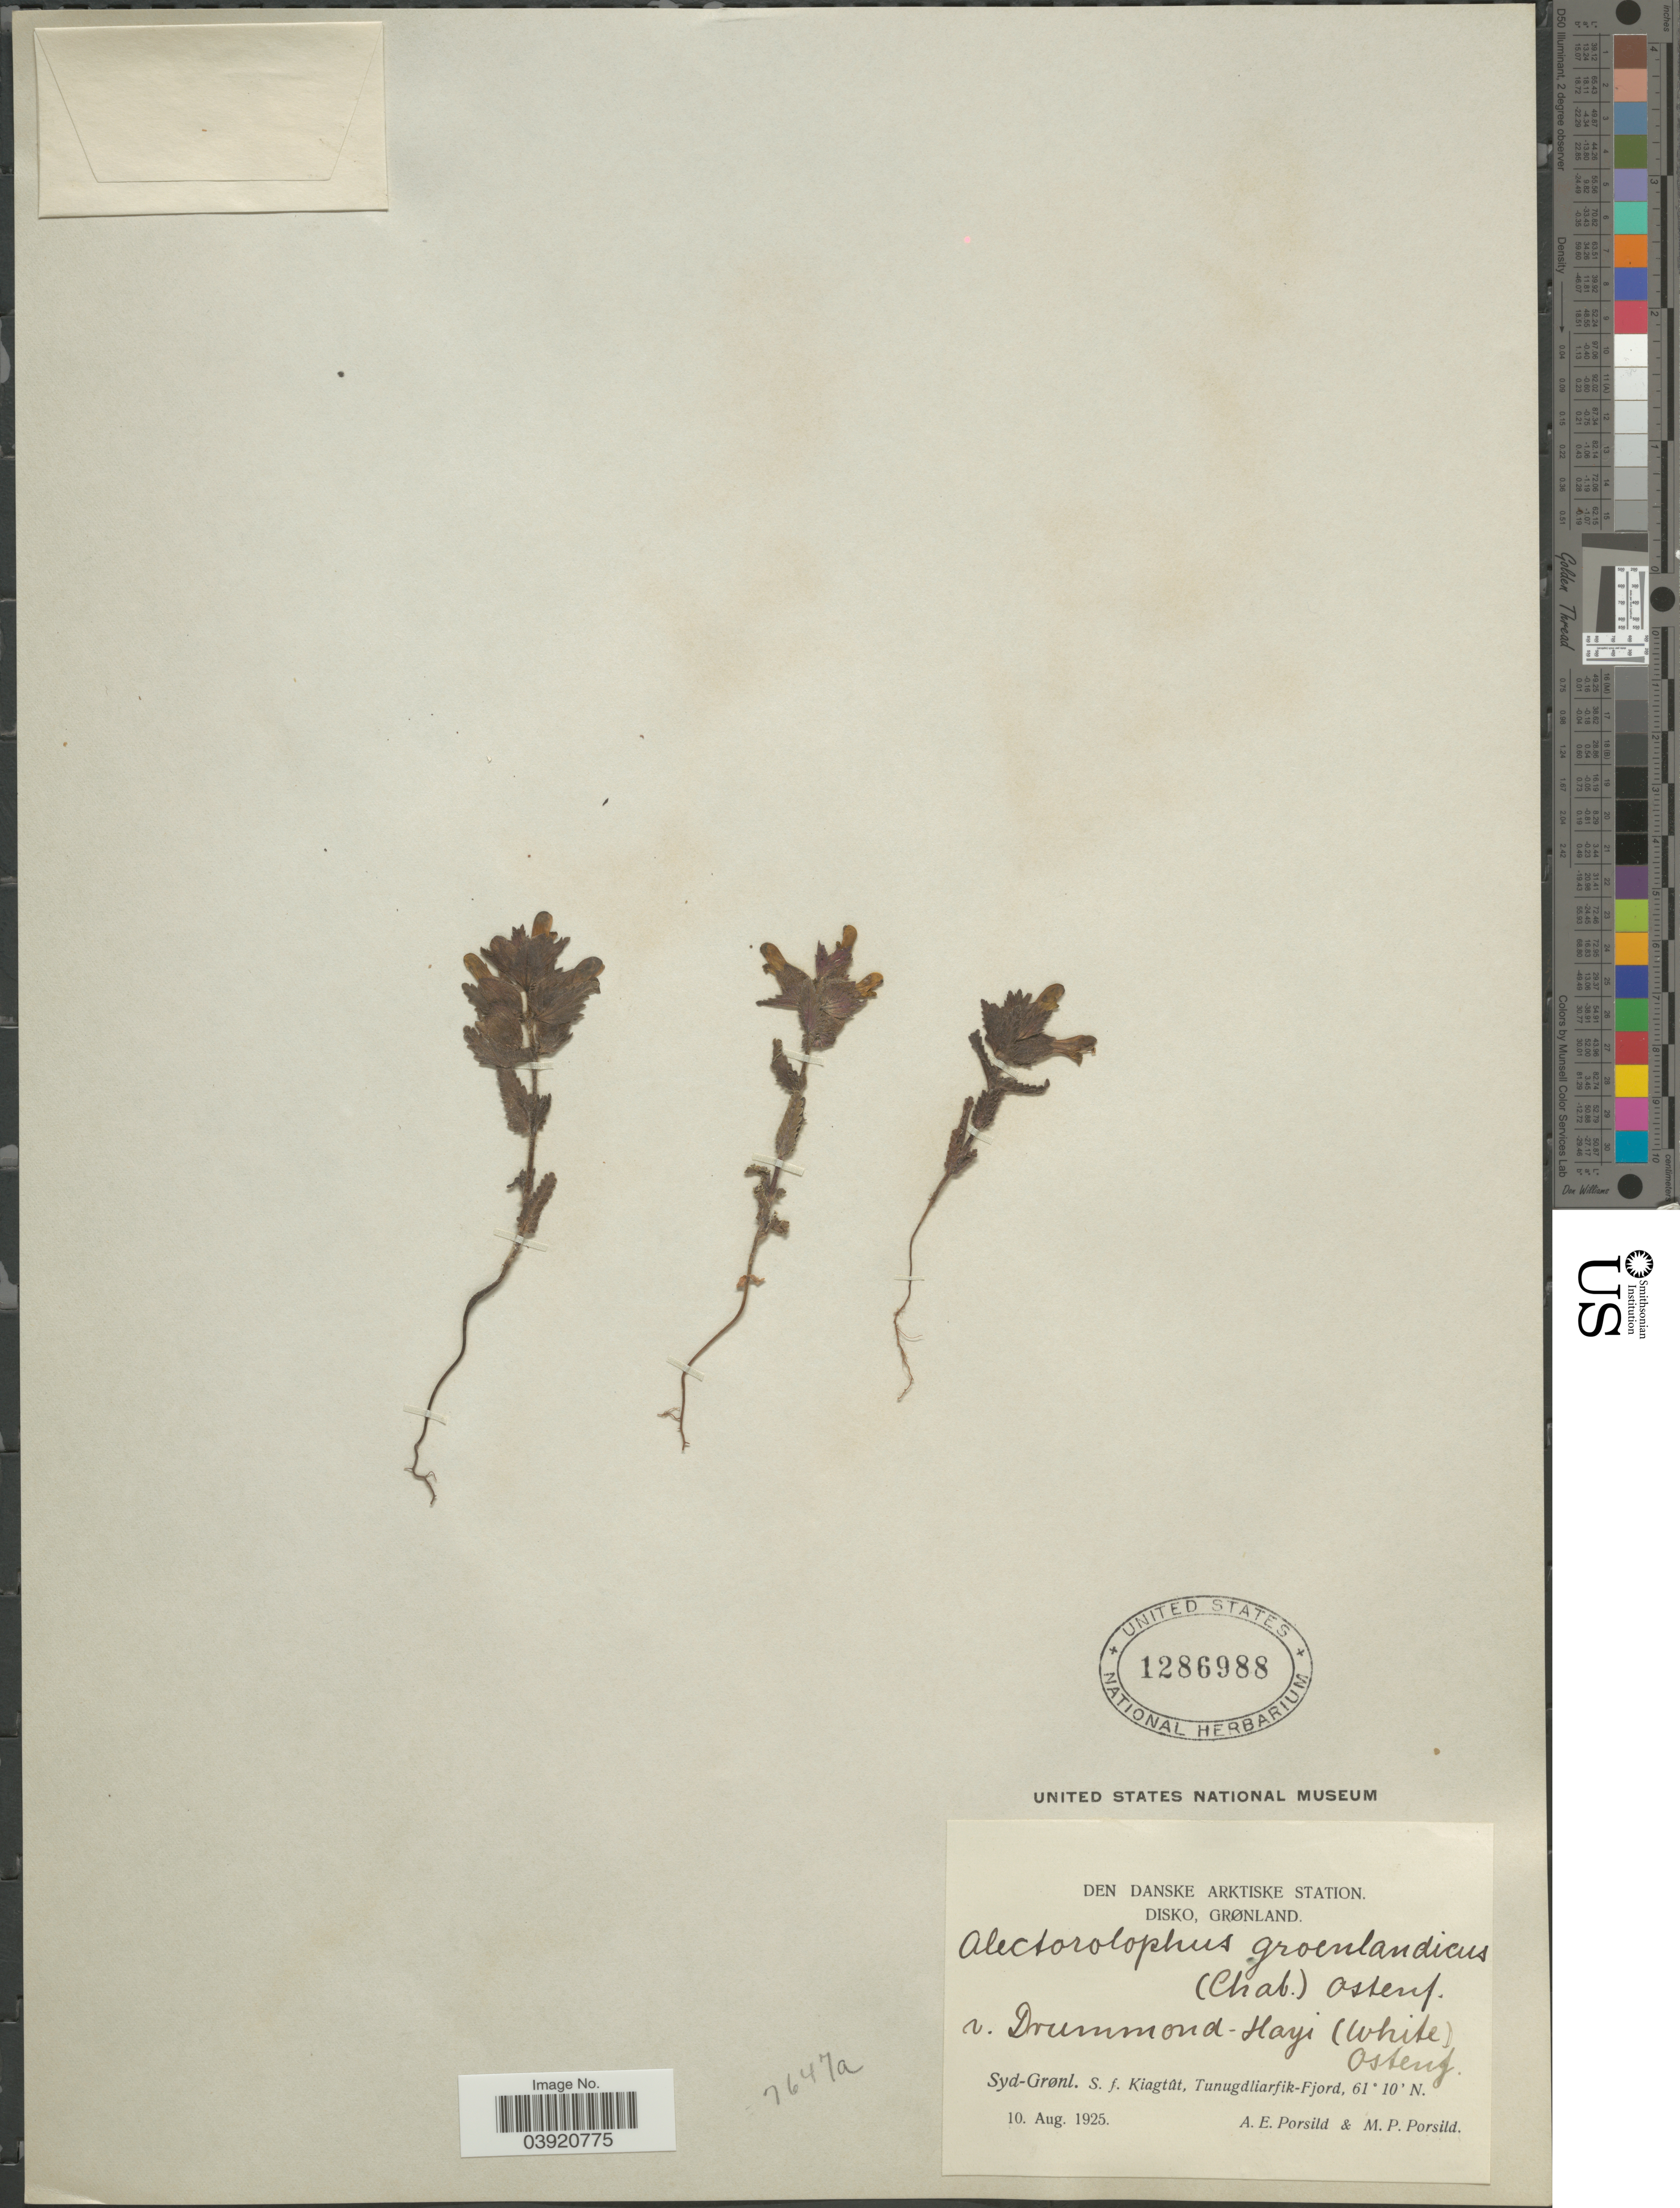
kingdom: Plantae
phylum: Tracheophyta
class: Magnoliopsida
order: Lamiales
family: Orobanchaceae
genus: Rhinanthus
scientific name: Rhinanthus groenlandicus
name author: Chabert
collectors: A. E. Porsild & M. P. Porsild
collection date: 1925-08-10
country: Greenland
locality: Den Danske Arktiske Station. Disko, Grønland. Syd-Grønl. S. f. Kiagtût, Tunugdliarfik-Fjord.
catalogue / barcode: US 1286988